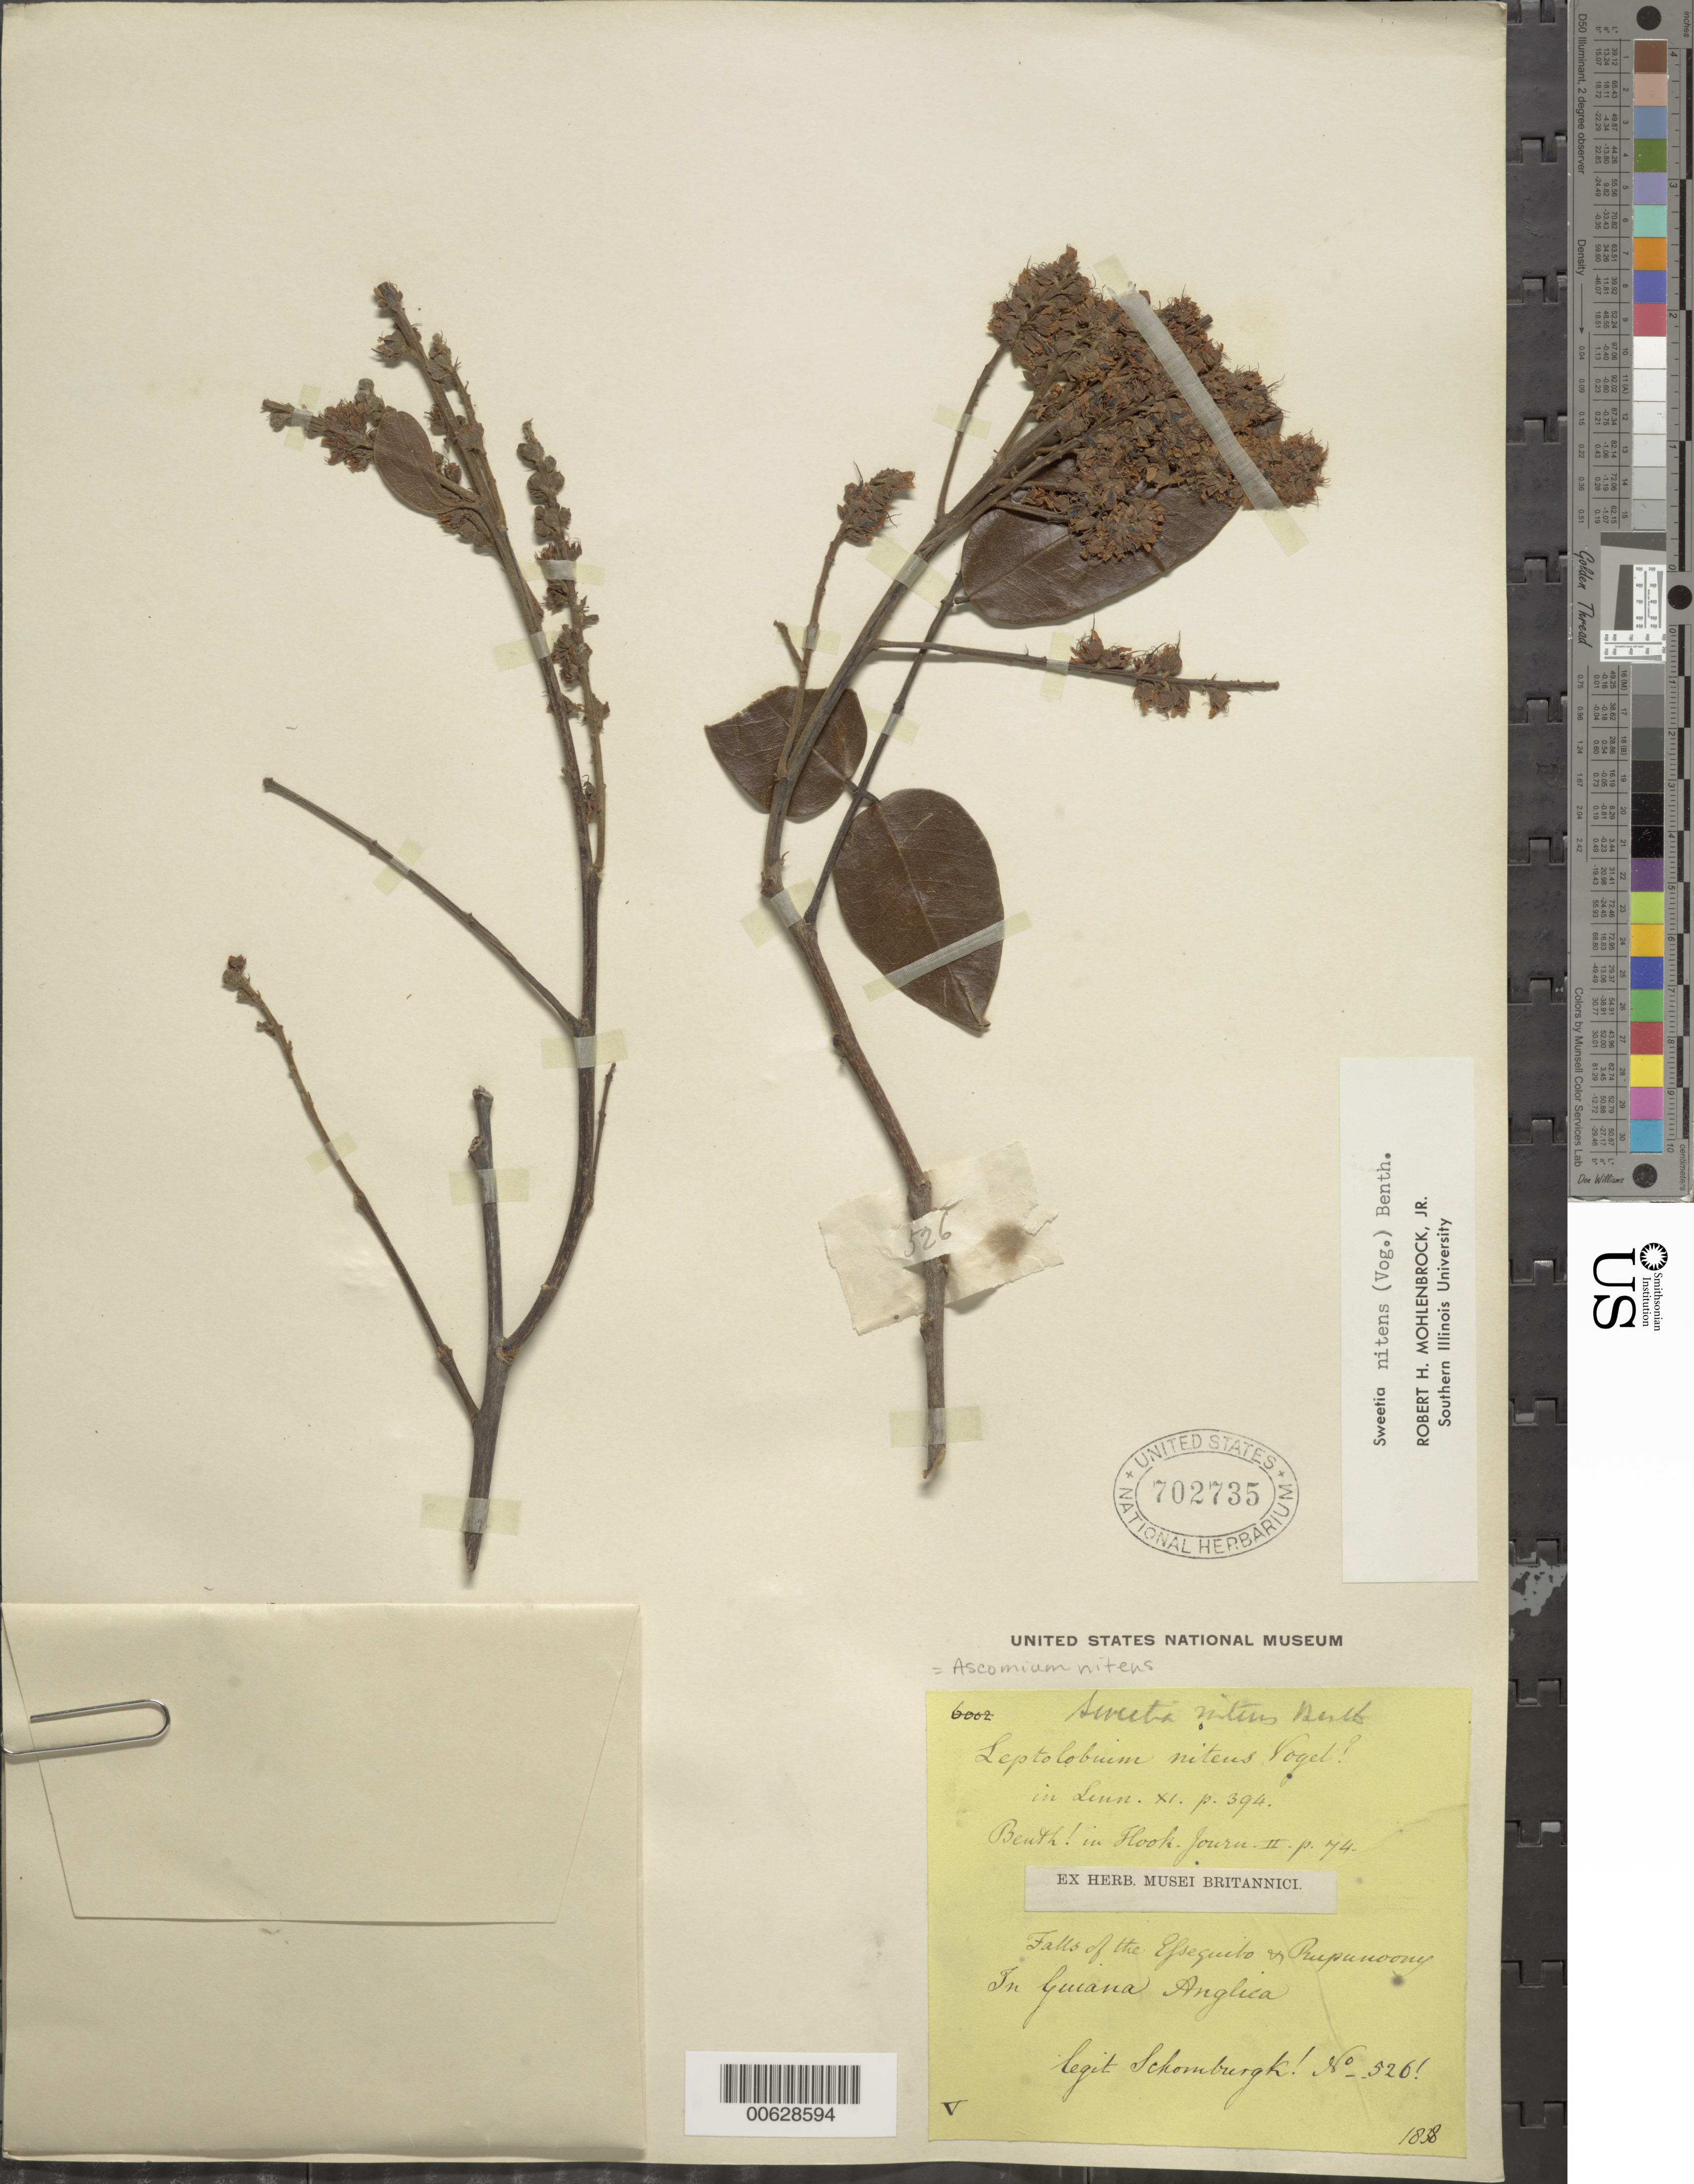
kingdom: Plantae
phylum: Tracheophyta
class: Magnoliopsida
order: Fabales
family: Fabaceae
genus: Acosmium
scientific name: Acosmium nitens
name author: (Vogel) Yakovlev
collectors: R. H. Schomburgk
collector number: I 526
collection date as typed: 1838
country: Guyana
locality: Essequibo-Rupununi Falls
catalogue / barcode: US 702735